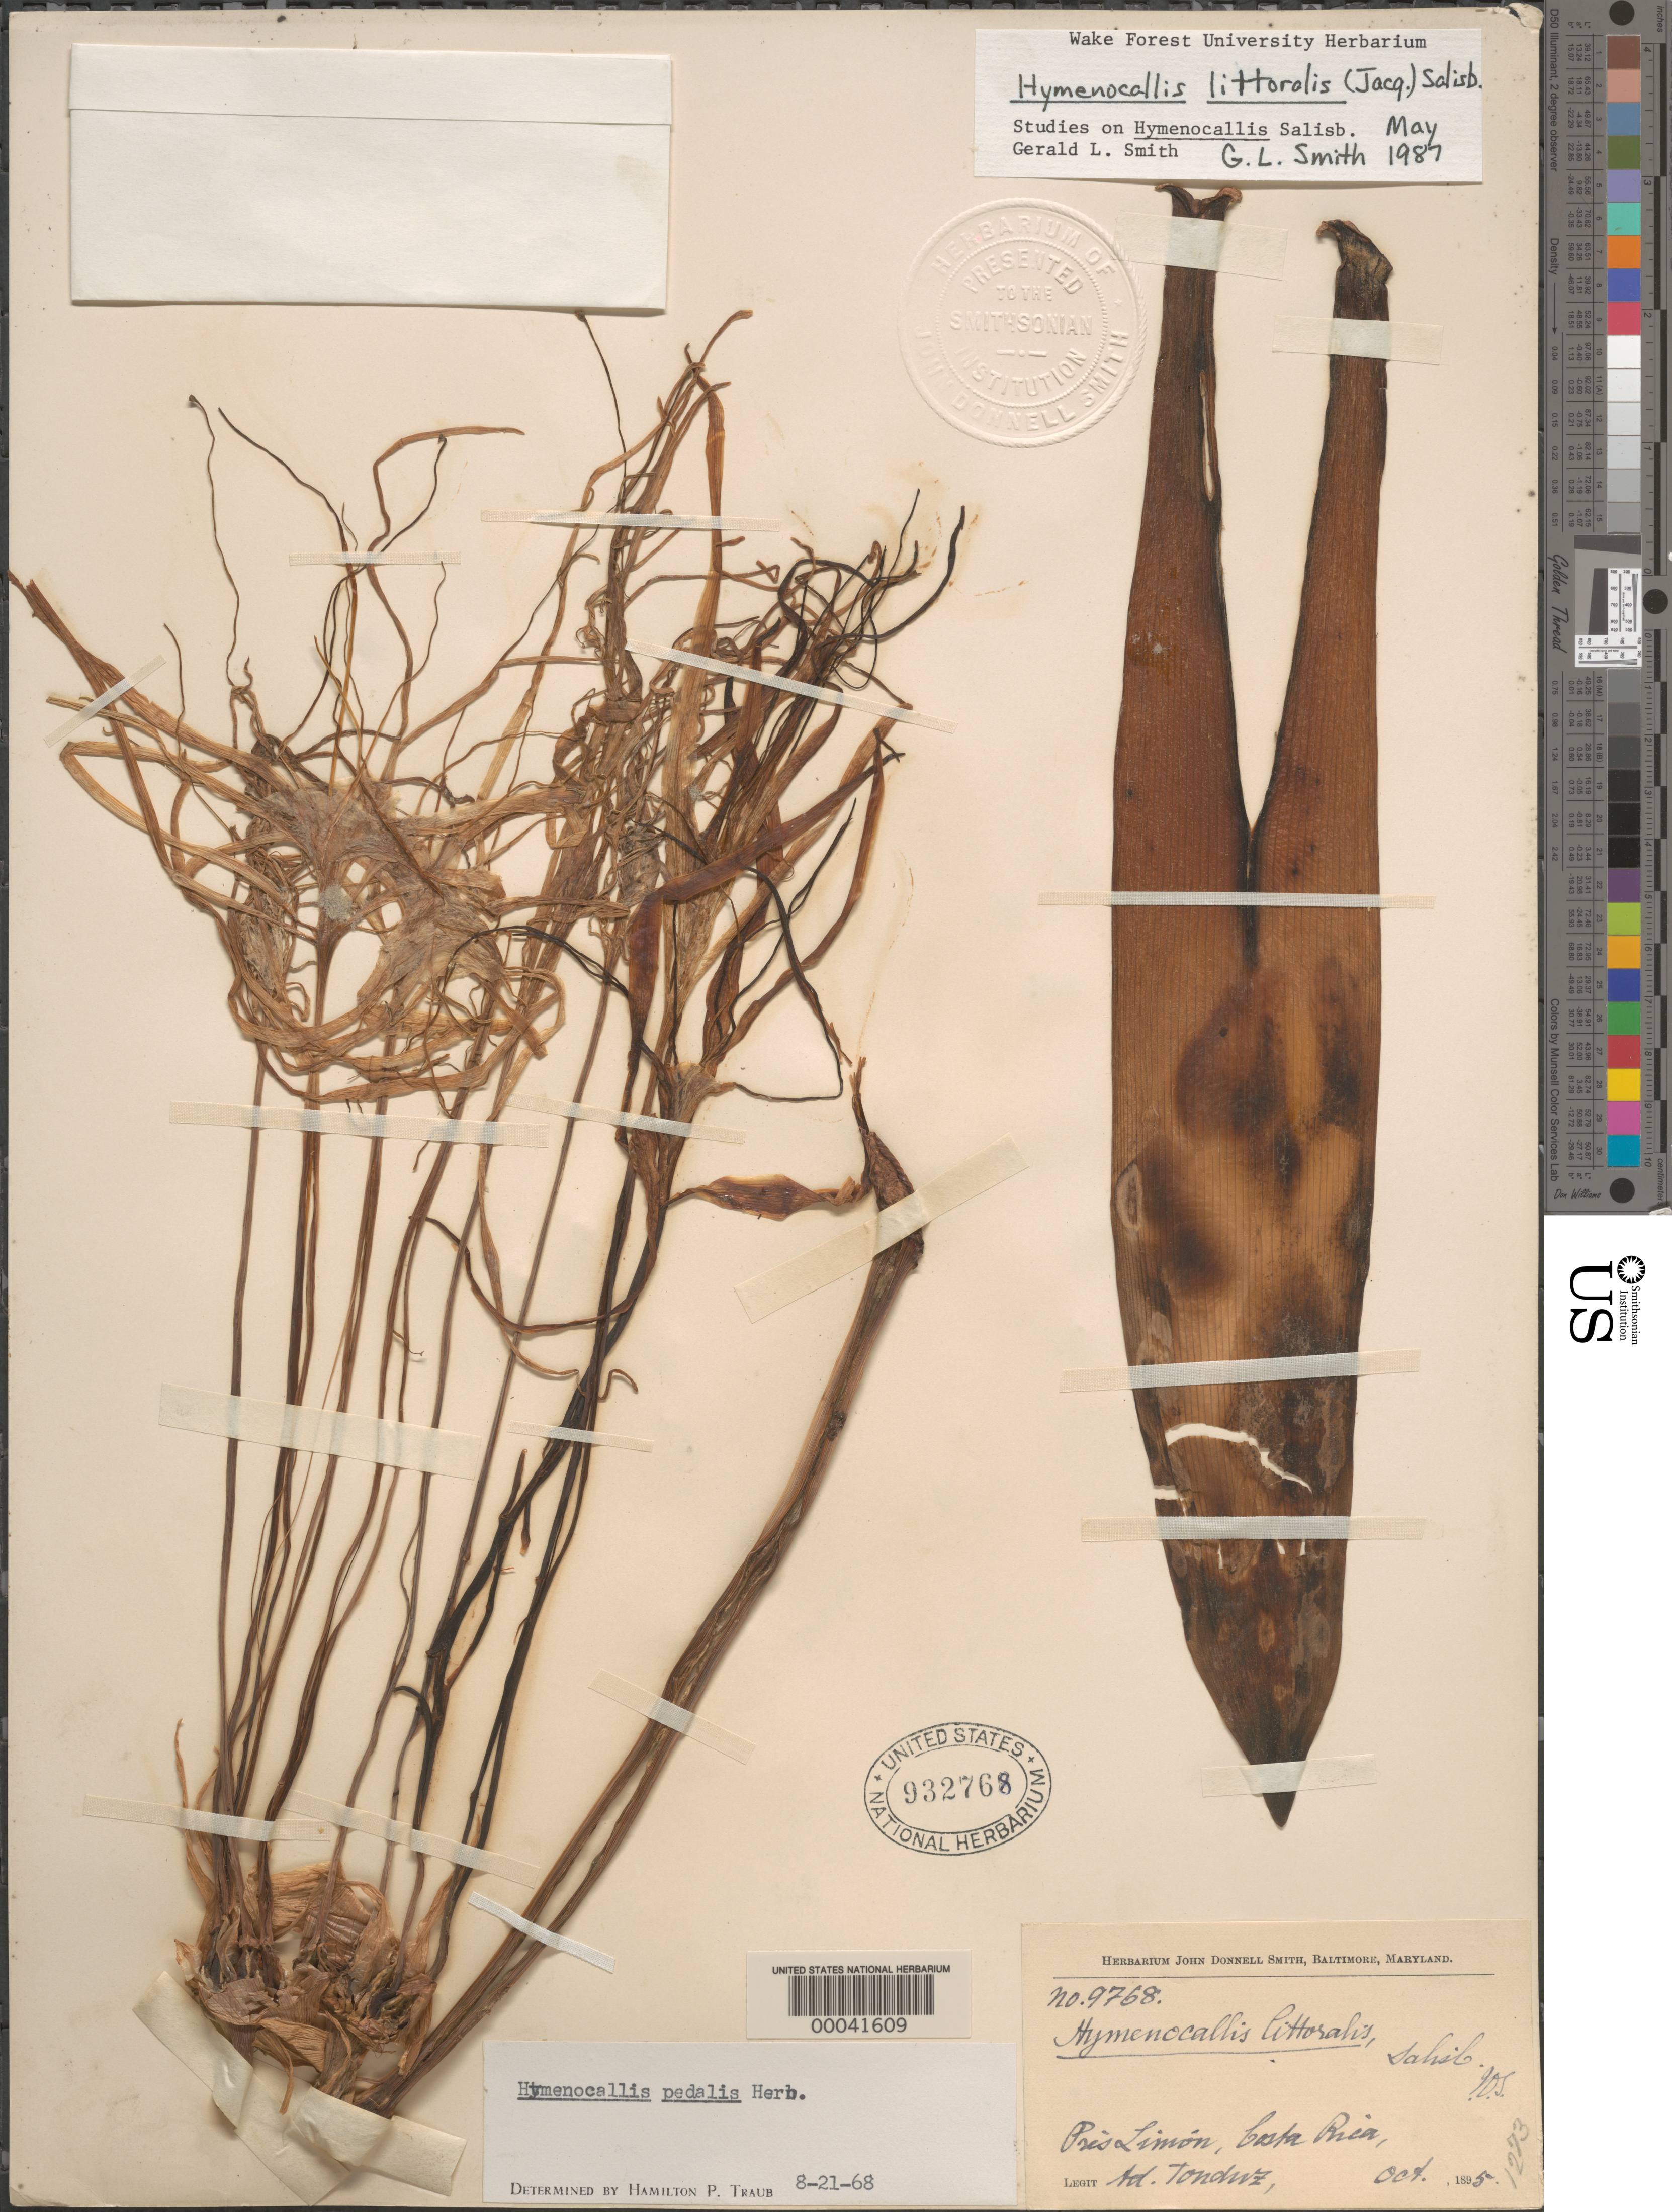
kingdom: Plantae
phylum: Tracheophyta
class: Liliopsida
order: Asparagales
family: Amaryllidaceae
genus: Hymenocallis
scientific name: Hymenocallis littoralis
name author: (Jacq.) Salisb.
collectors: A. Tonduz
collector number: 9768 J.d.s.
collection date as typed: Oct 1895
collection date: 1895-10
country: Costa Rica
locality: Near Limon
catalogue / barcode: US 932768